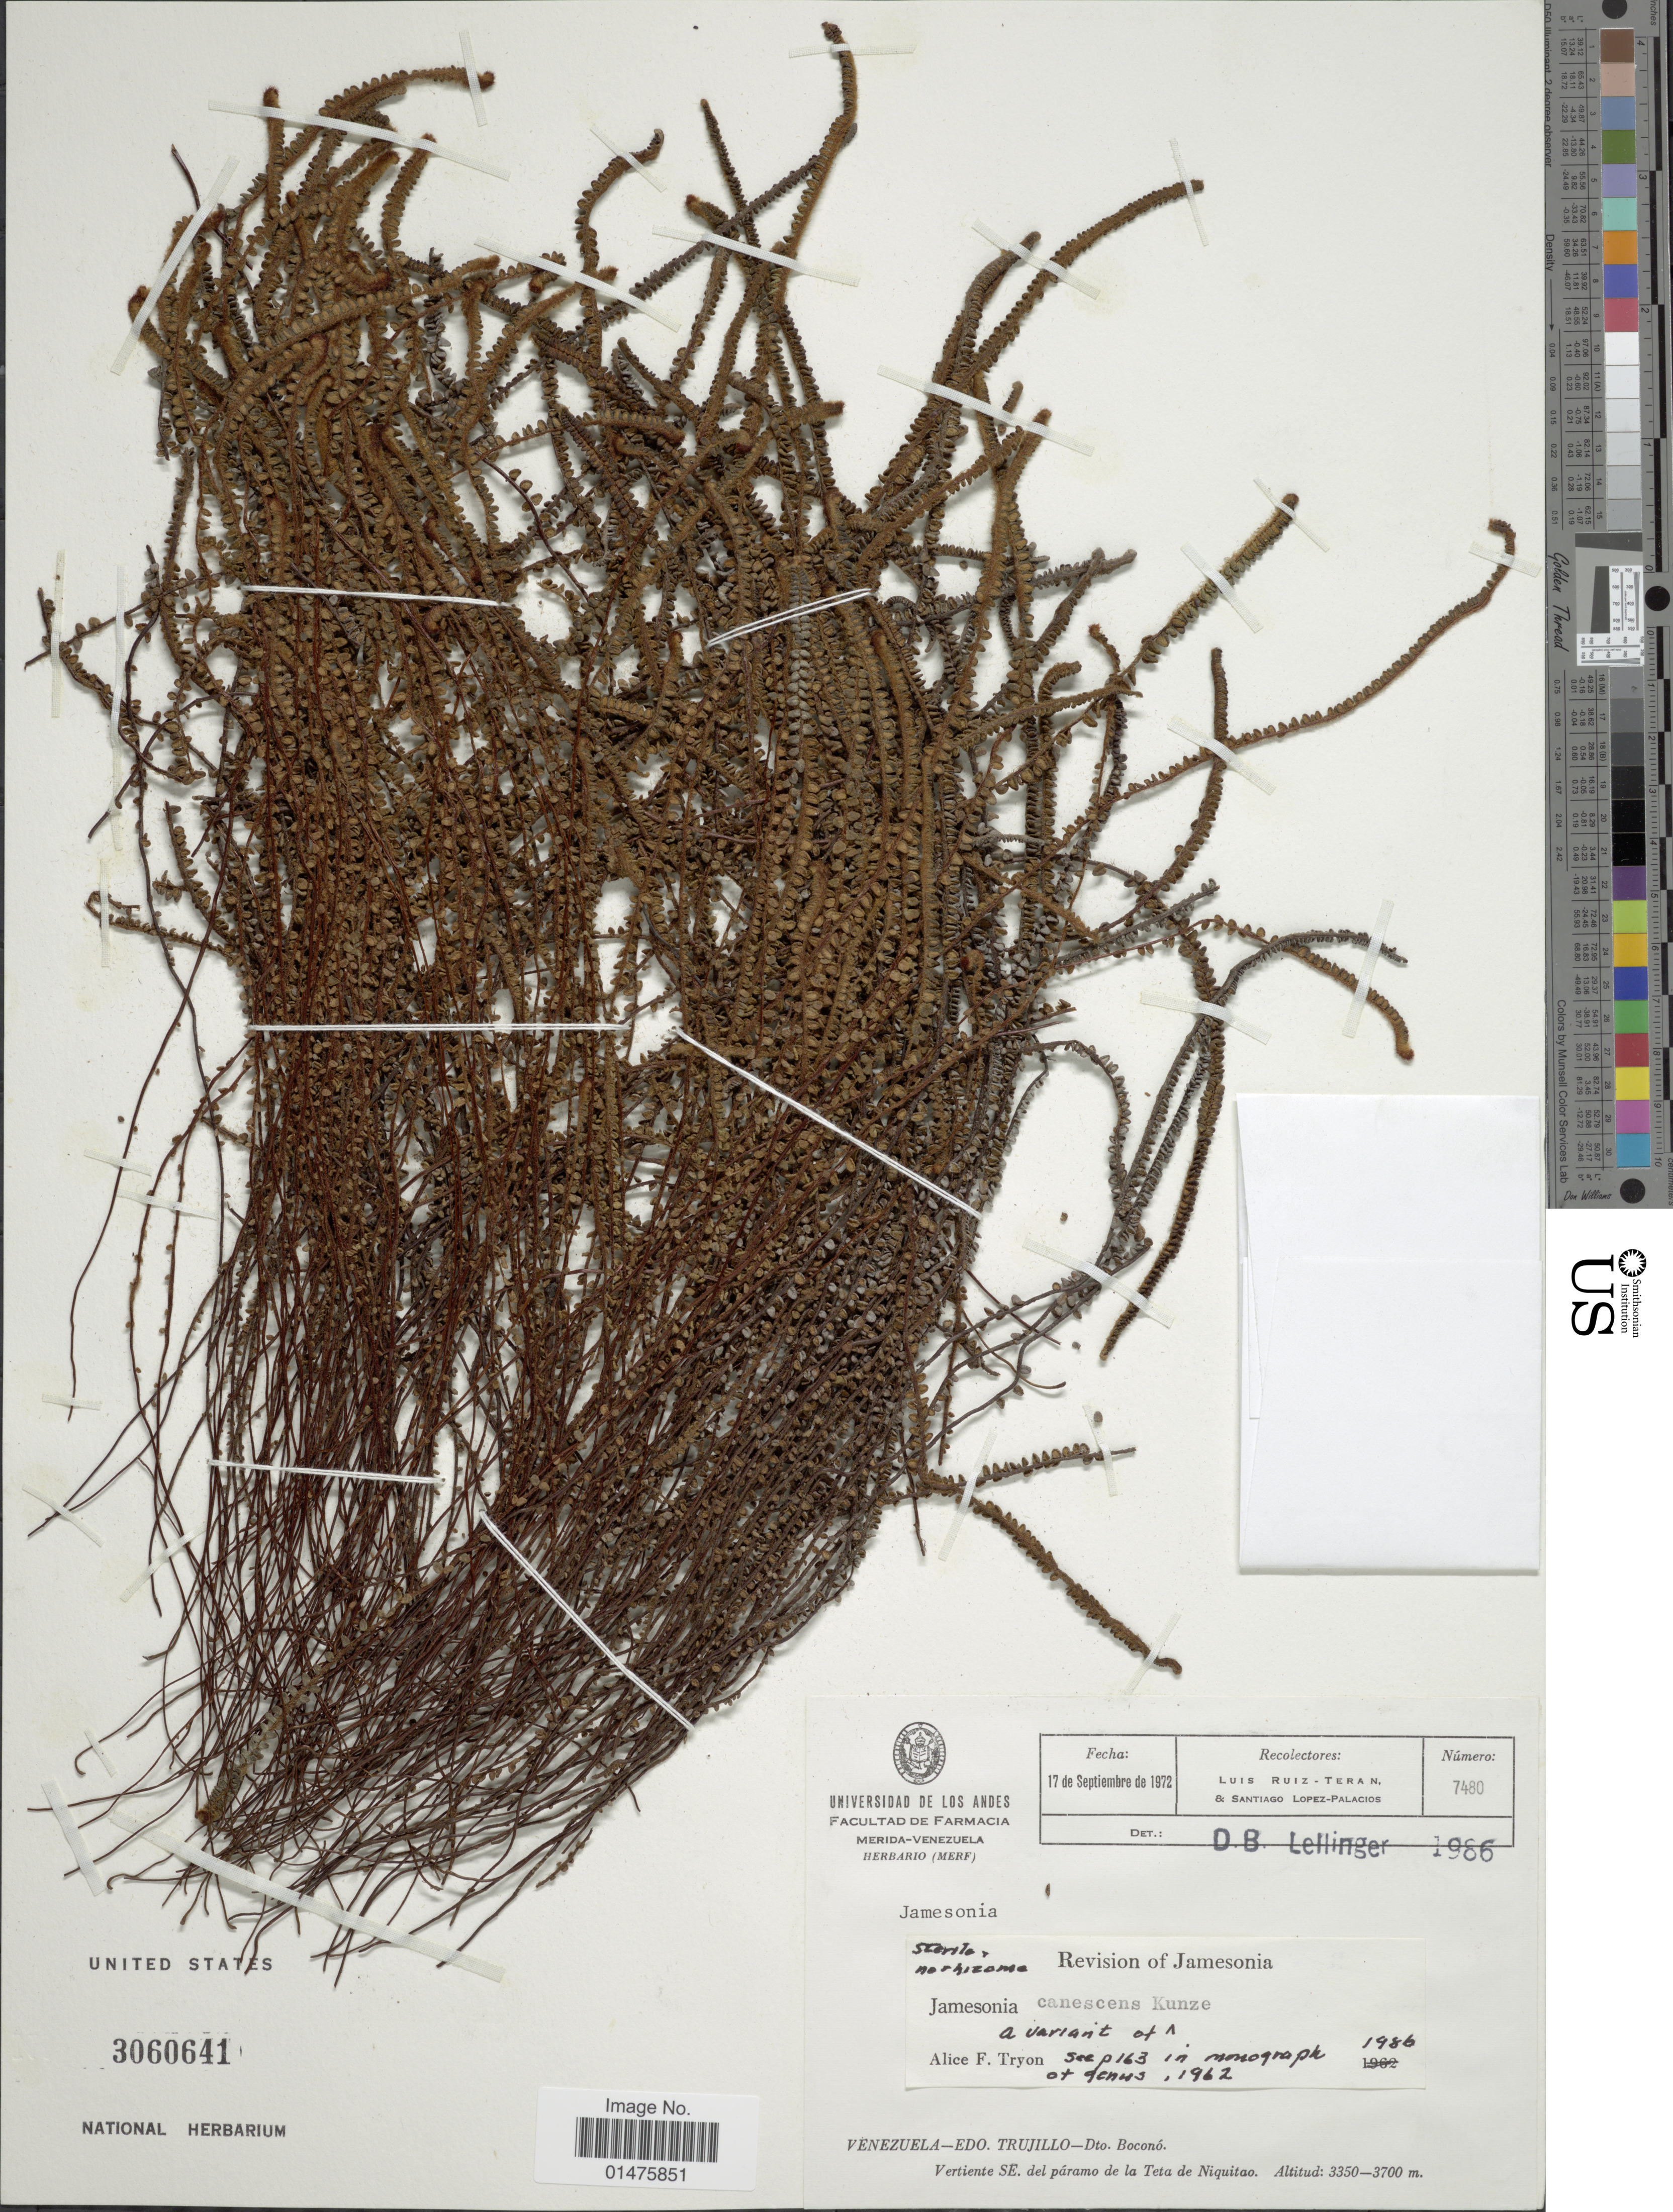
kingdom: Plantae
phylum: Tracheophyta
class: Polypodiopsida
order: Polypodiales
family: Pteridaceae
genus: Jamesonia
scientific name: Jamesonia canescens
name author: Kunze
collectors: L. Teran & S. López-Palacios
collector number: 7480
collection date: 1972-09-17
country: Venezuela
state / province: Trujillo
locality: Dto Boconó. Vertiente SE del páramo de la Teta de Niquitao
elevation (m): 3350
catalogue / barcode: US 3060641